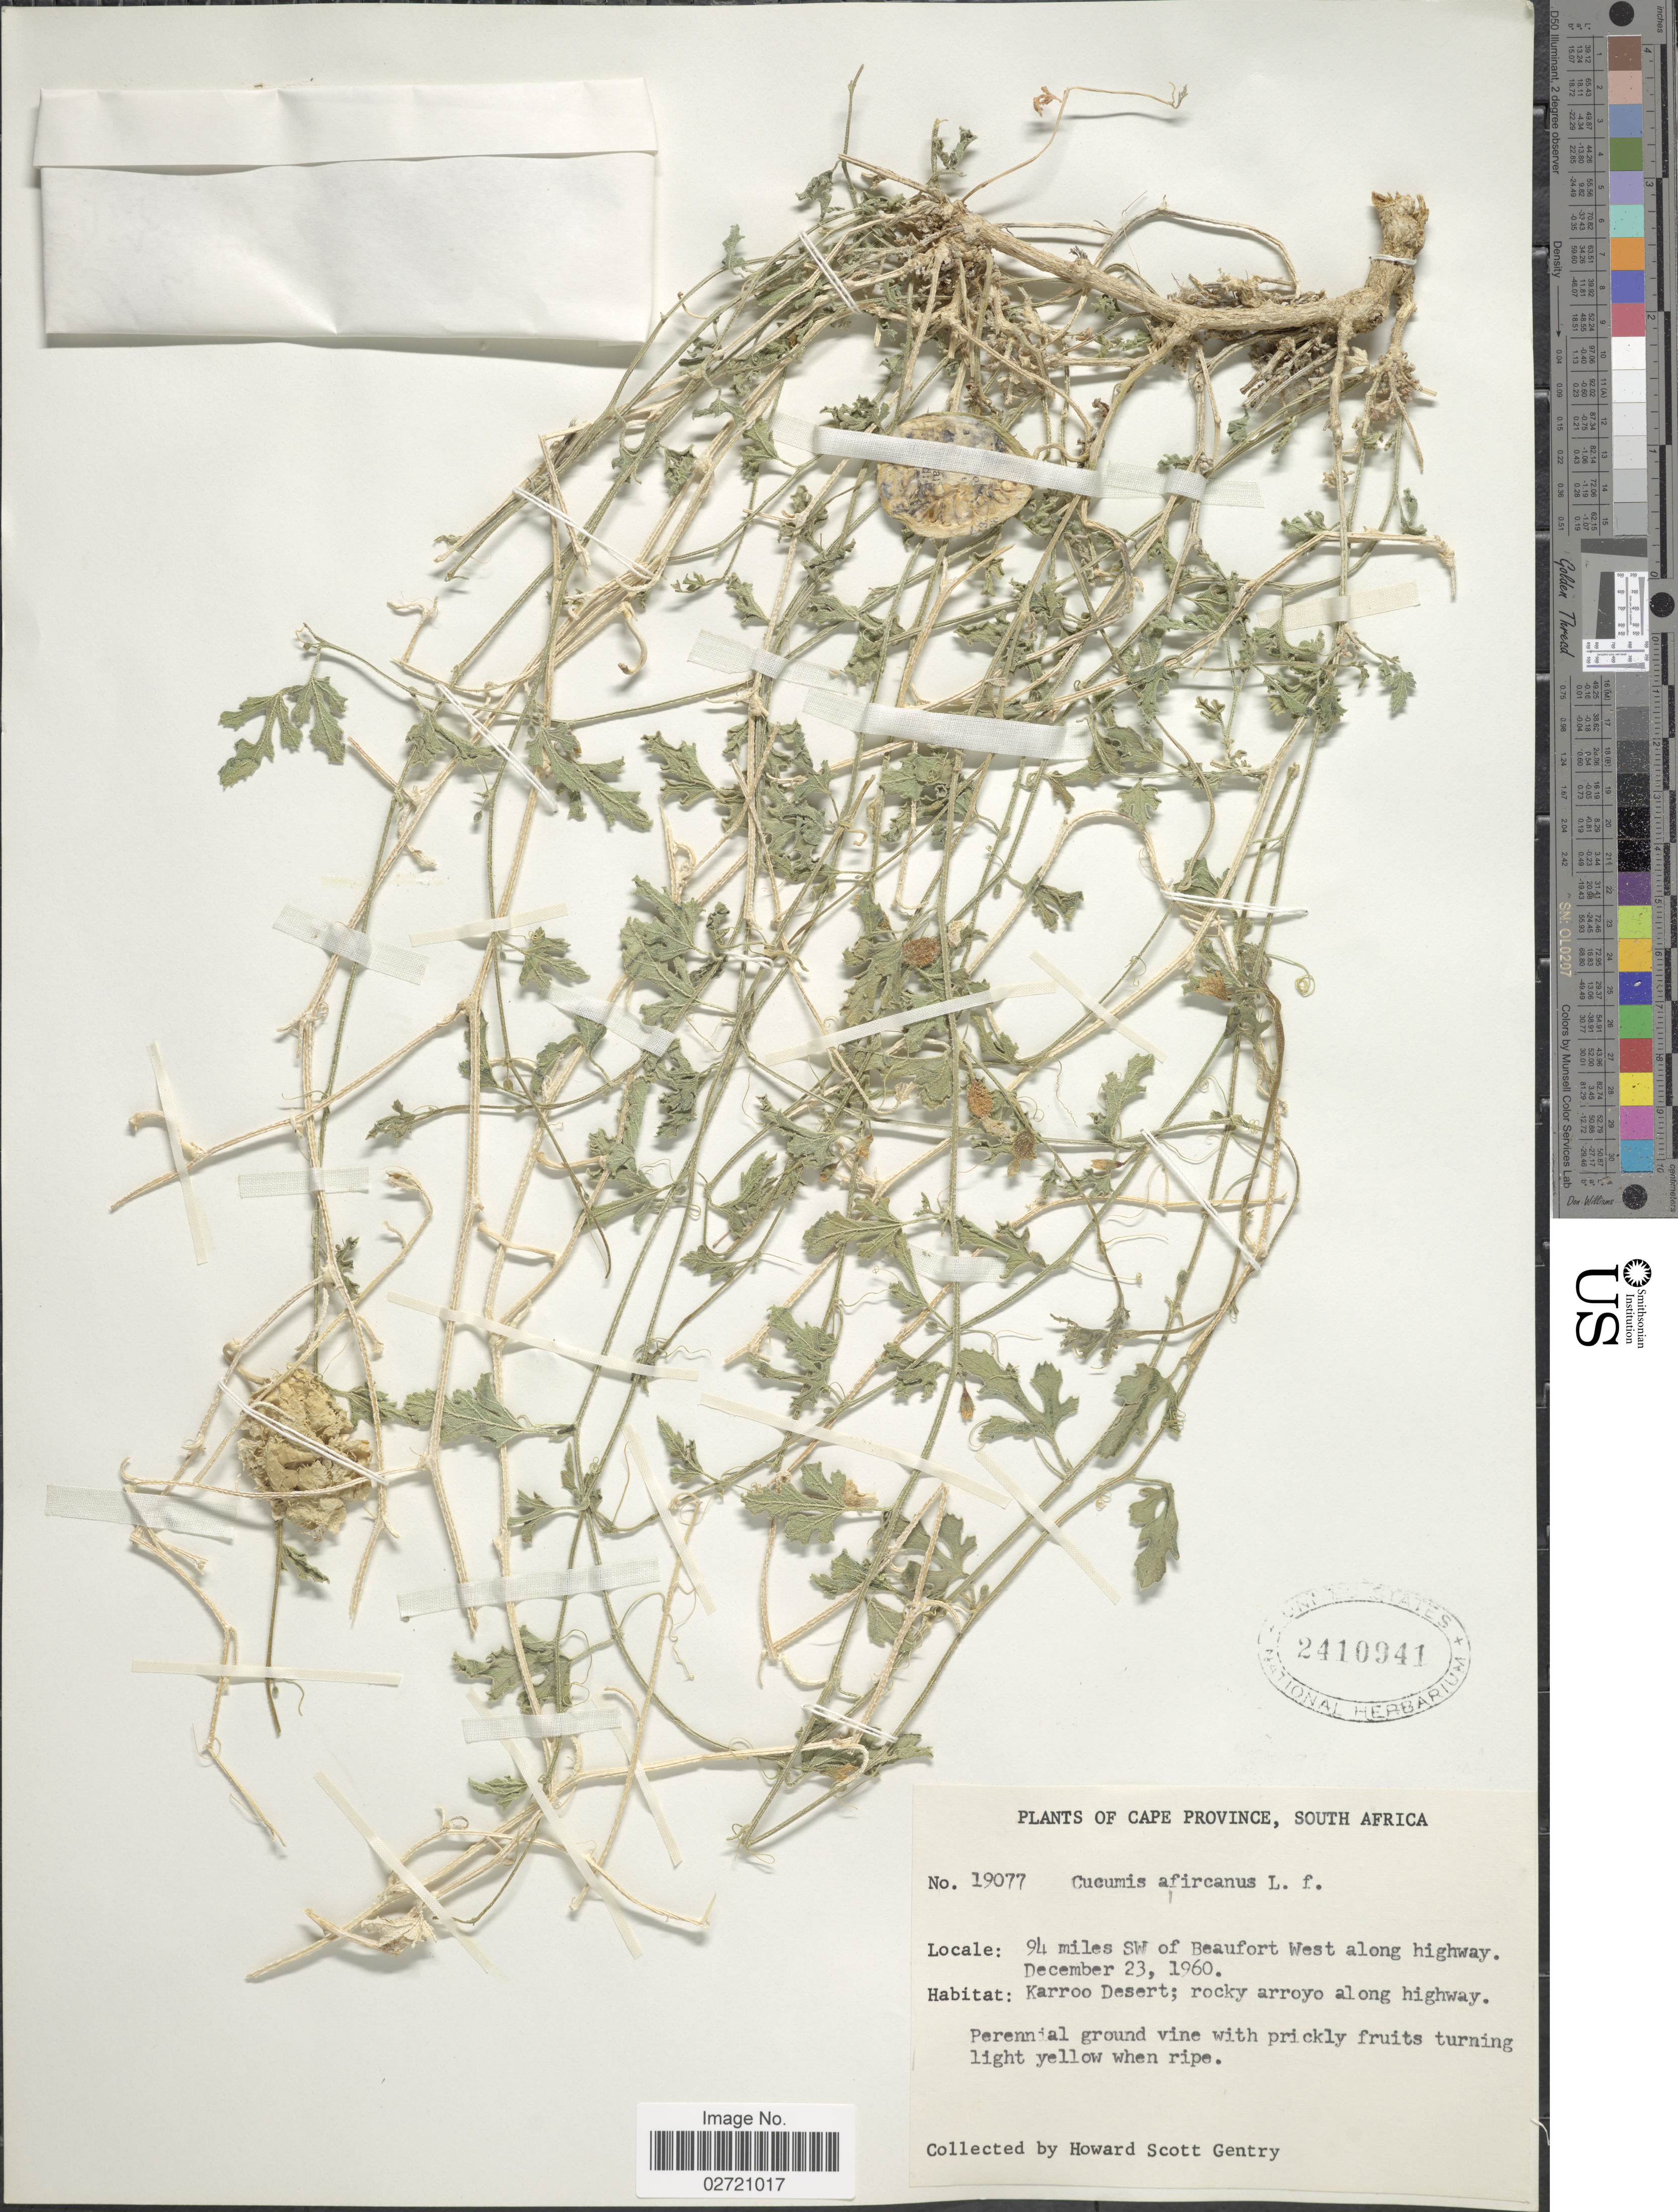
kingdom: Plantae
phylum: Tracheophyta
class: Magnoliopsida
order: Cucurbitales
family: Cucurbitaceae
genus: Cucumis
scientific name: Cucumis africanus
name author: L. f.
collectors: H. S. Gentry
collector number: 19077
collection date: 1960-12-23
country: South Africa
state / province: Eastern Cape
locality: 94 miles SW of Beaufort West along highway. Karro Desert, along highway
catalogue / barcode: US 2410941